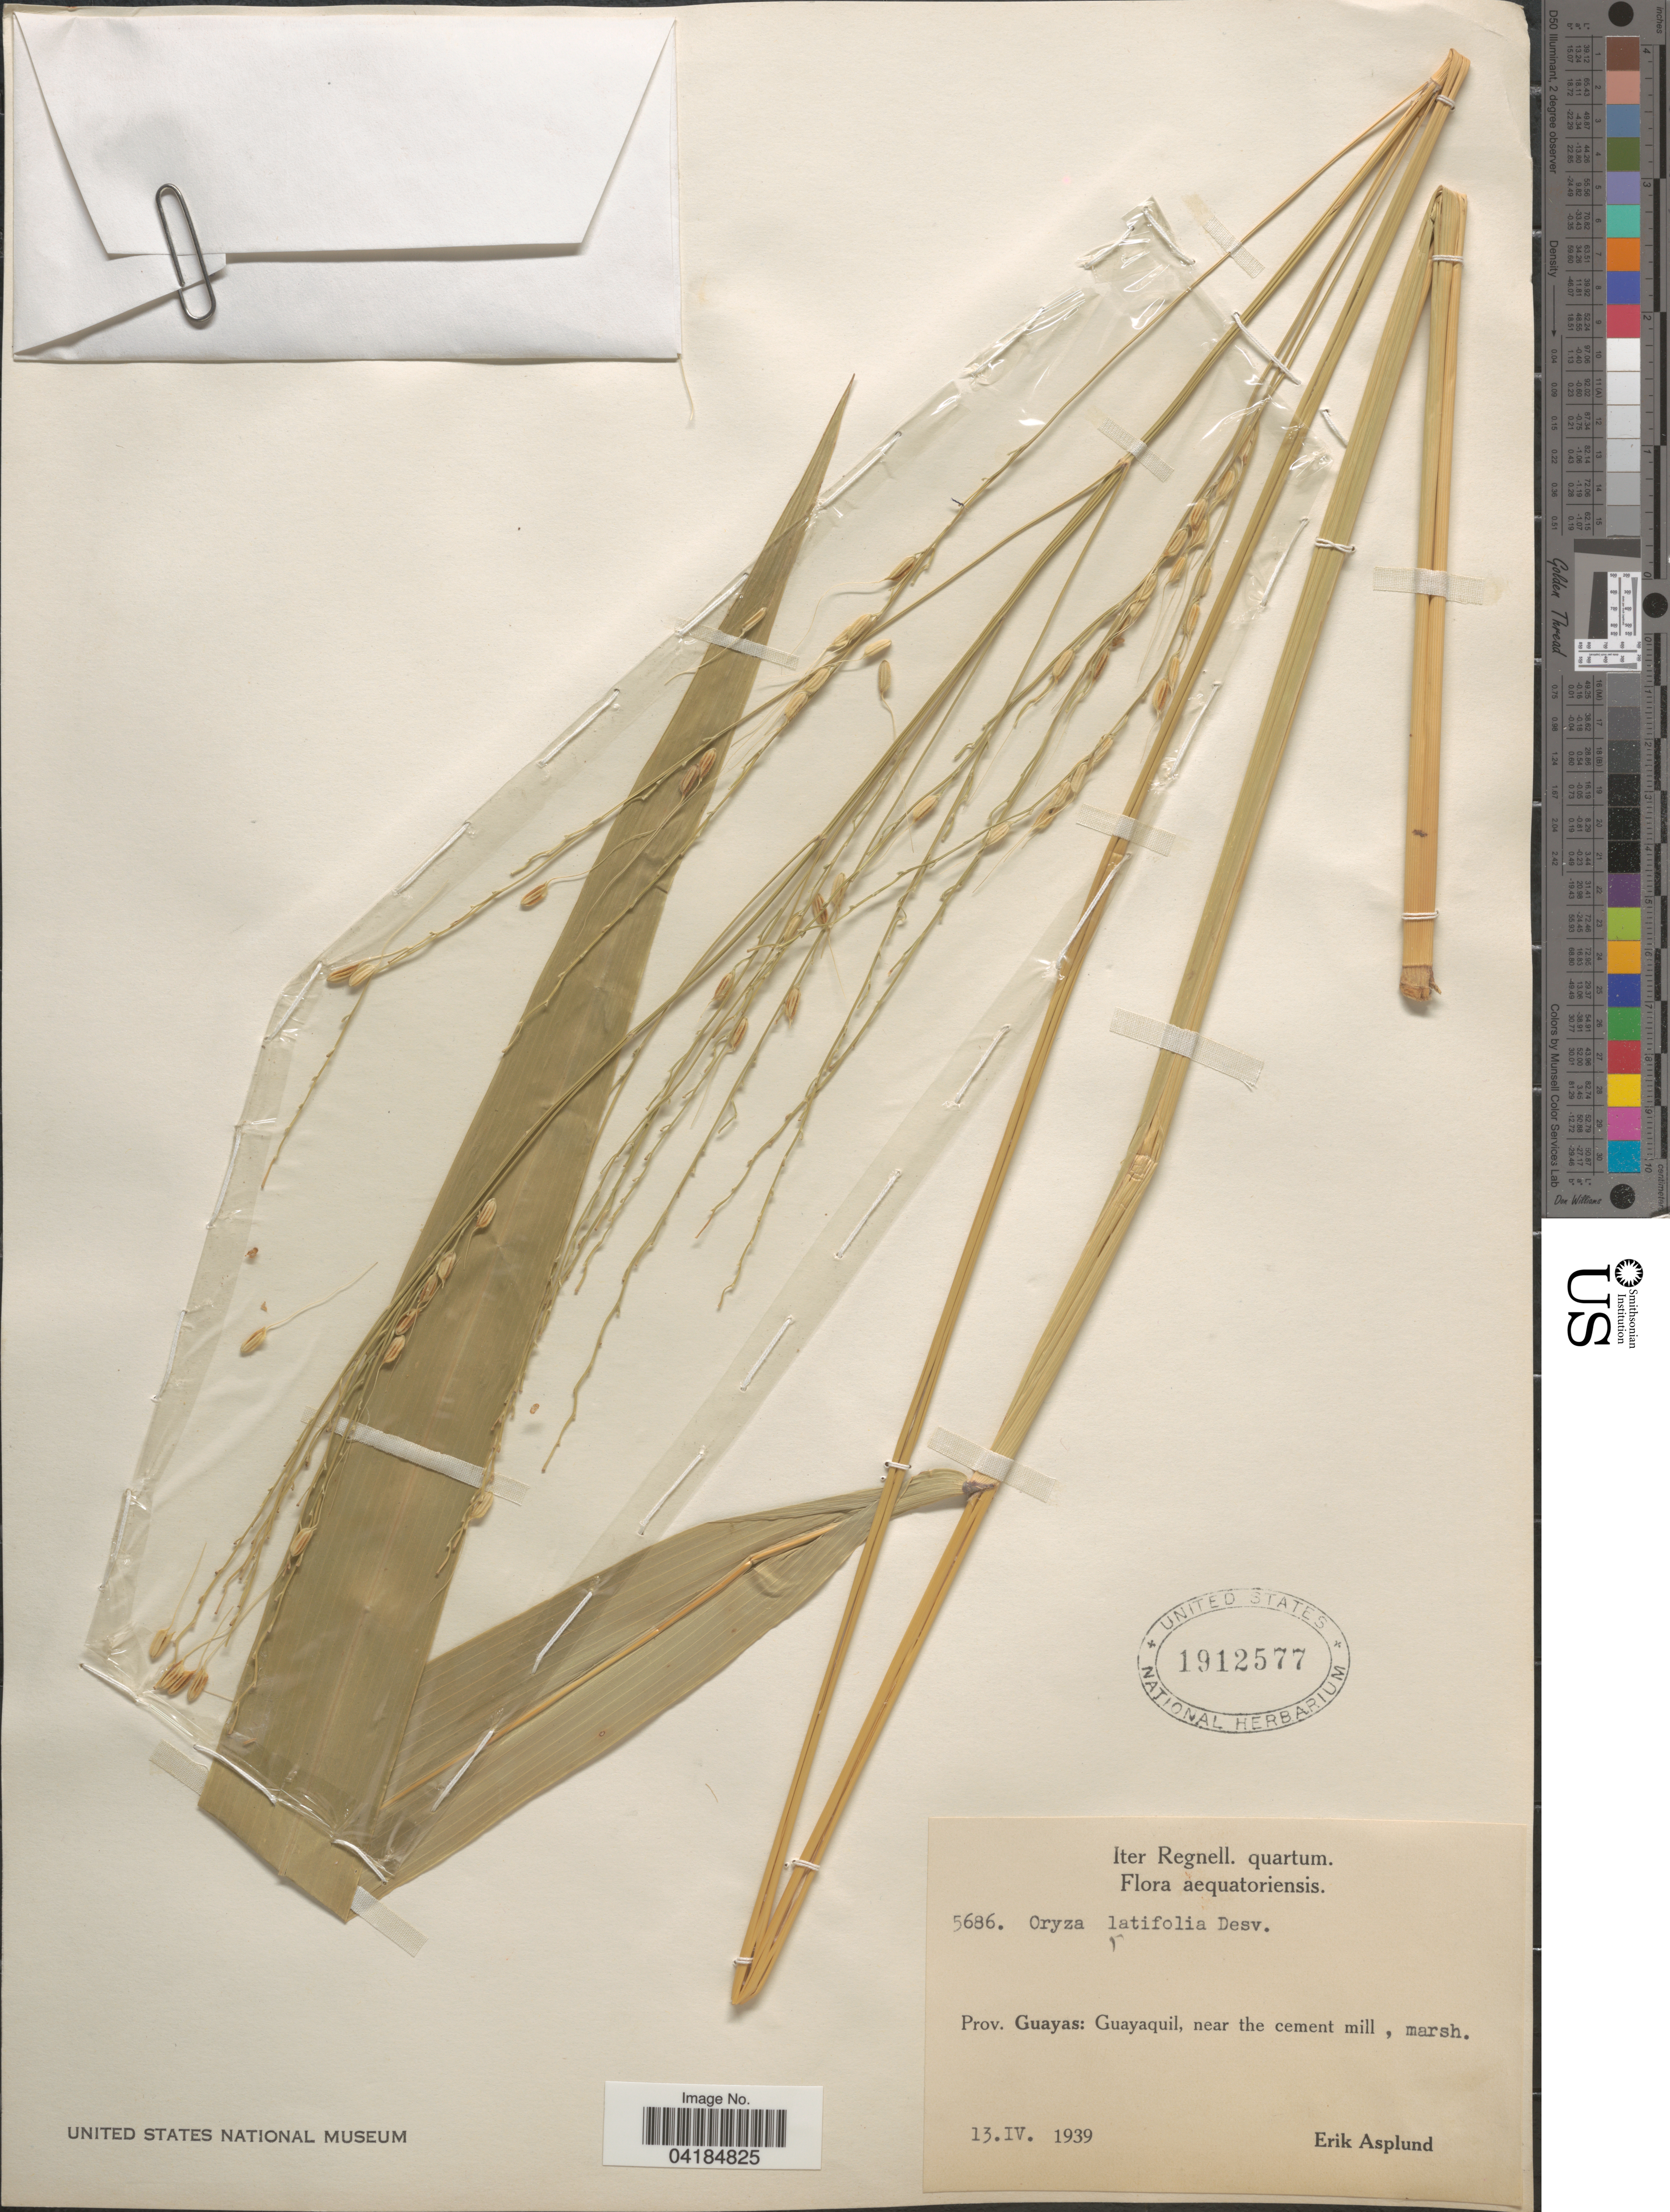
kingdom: Plantae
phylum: Tracheophyta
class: Liliopsida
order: Poales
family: Poaceae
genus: Oryza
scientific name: Oryza latifolia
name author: Desv.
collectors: E. Asplund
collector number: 5686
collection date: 1939-04-13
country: Ecuador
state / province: Guayas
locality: Iter Regnell. quartum. Aequatoriensis. Guayaquil, near the cement mill, marsh.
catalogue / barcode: US 1912577